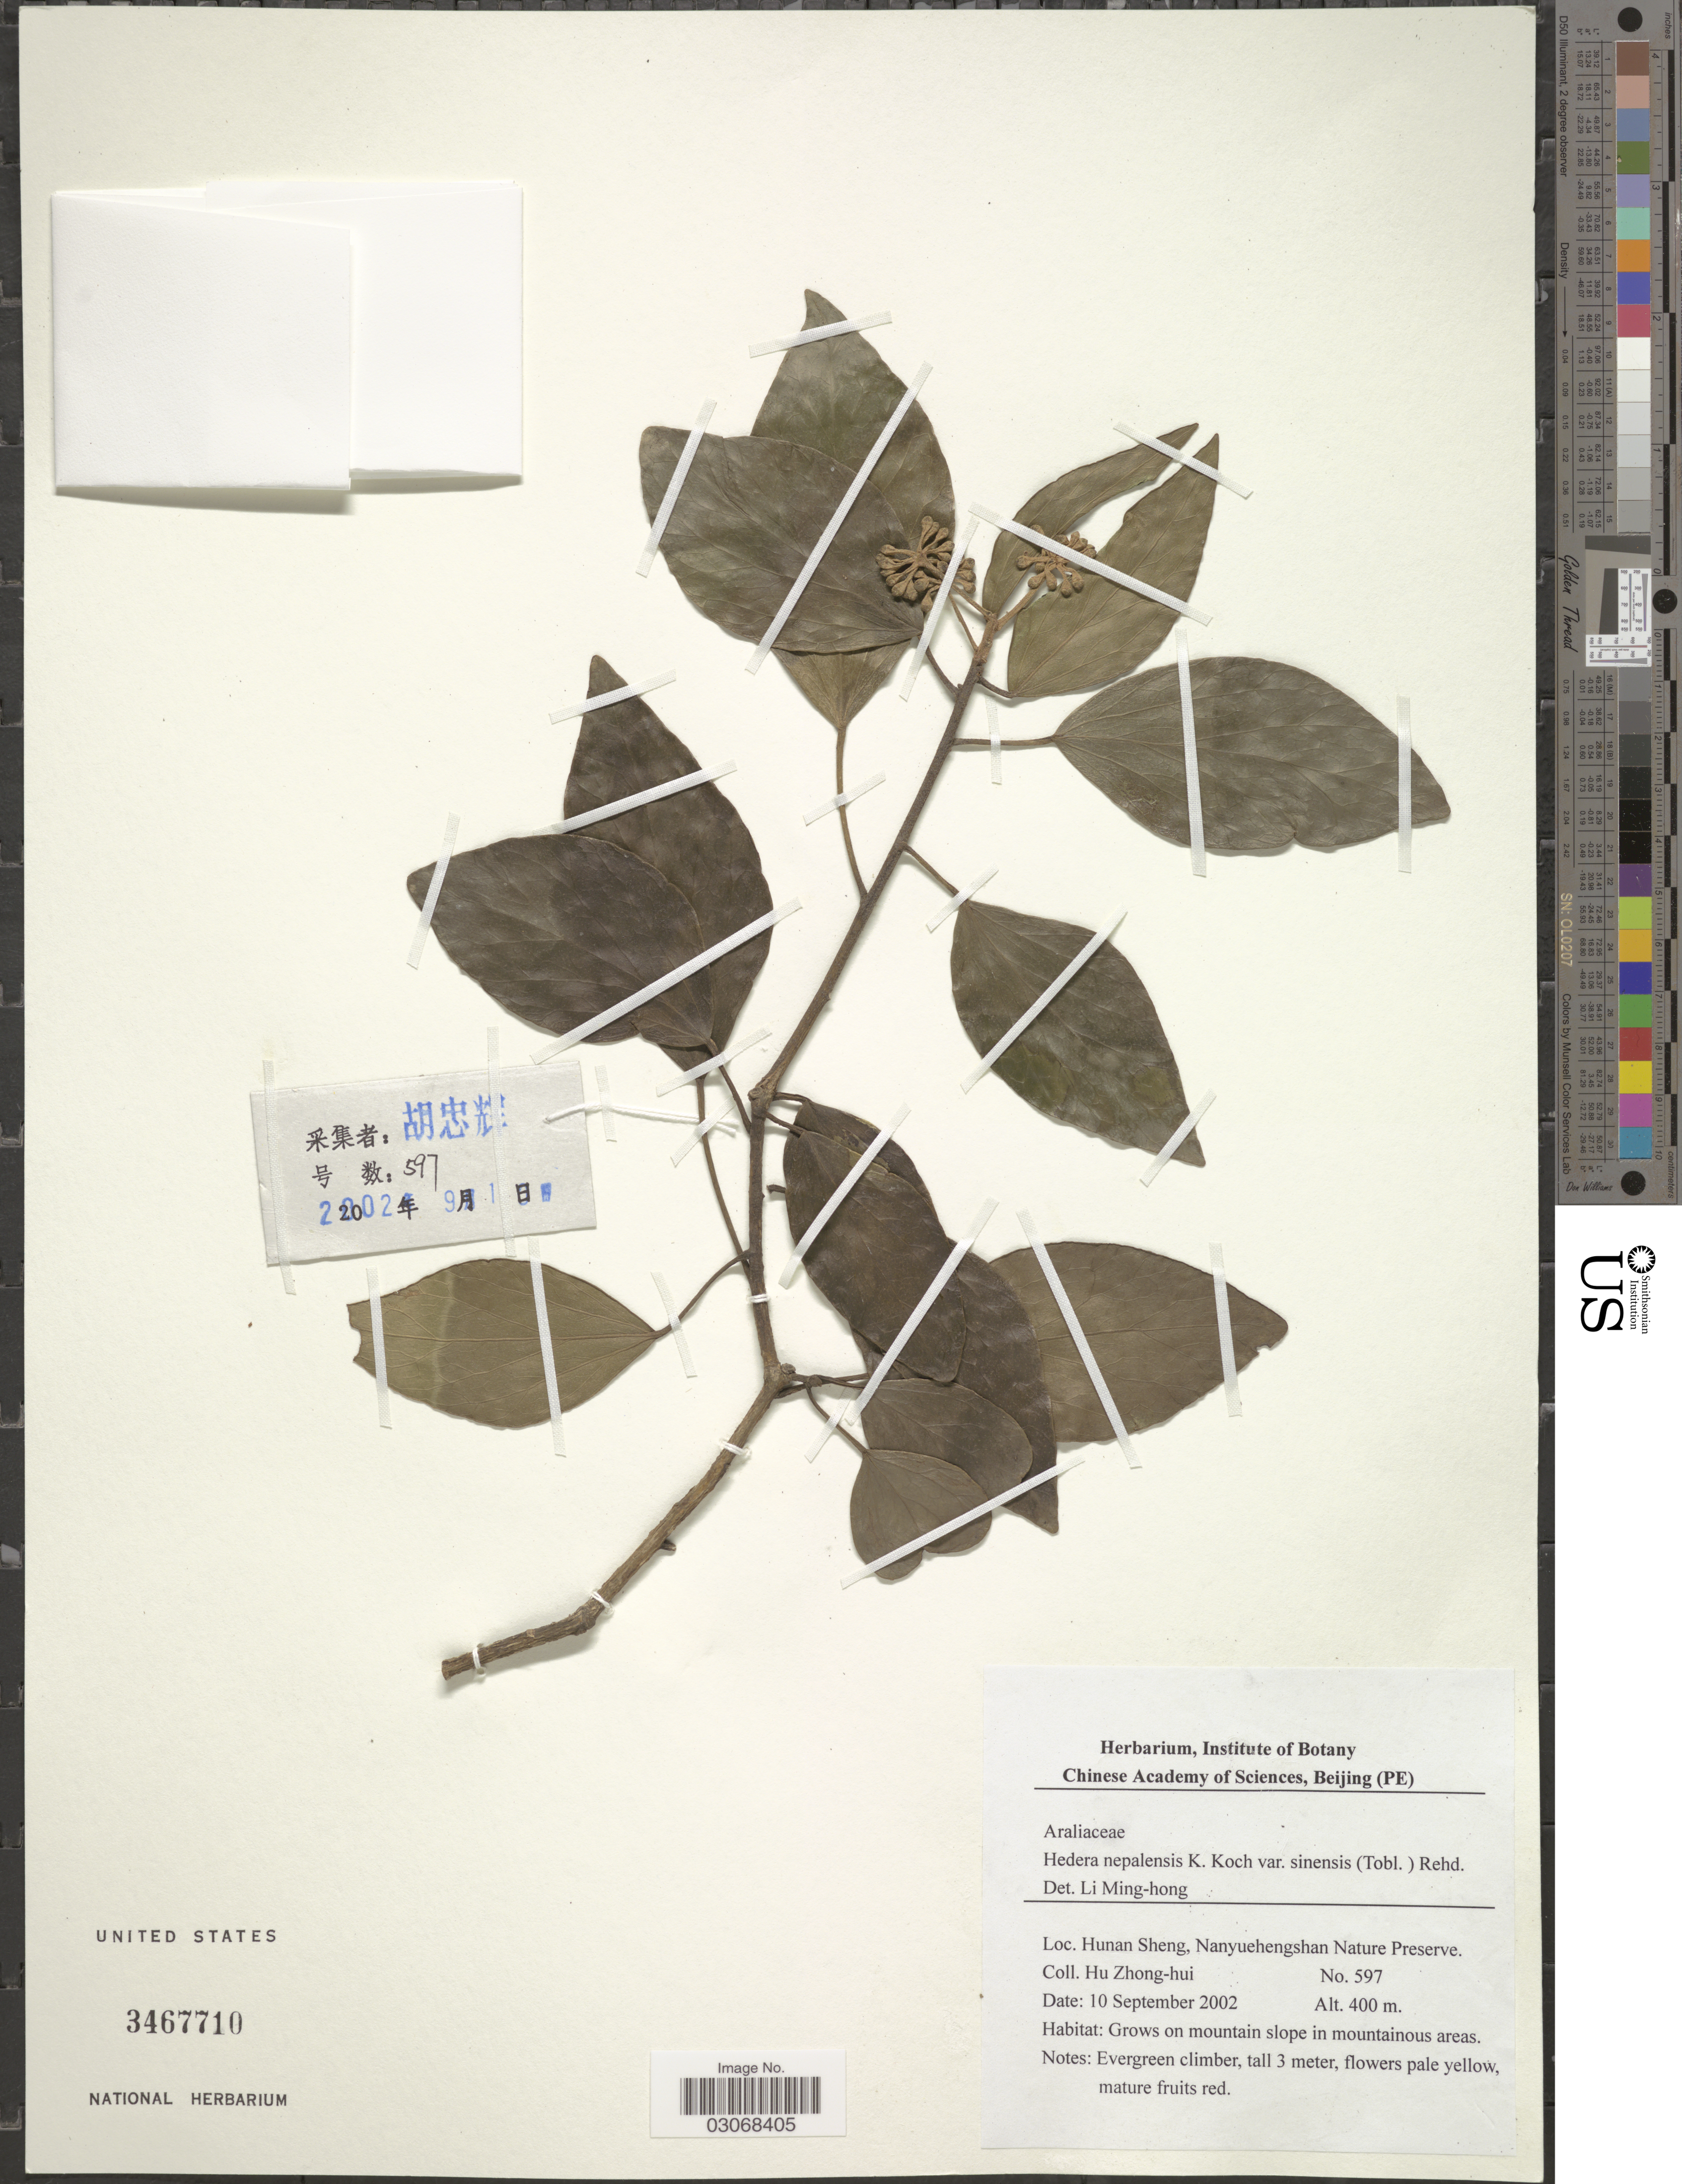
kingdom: Plantae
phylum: Tracheophyta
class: Magnoliopsida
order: Apiales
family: Araliaceae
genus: Hedera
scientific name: Hedera nepalensis var. sinensis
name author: (Tobler) Rehder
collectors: Z. H. Hu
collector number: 597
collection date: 2002-09-10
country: China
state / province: Hunan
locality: Hunan Sheng, Nanyuehengshan Nature Preserve.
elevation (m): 400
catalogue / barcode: US 3467710